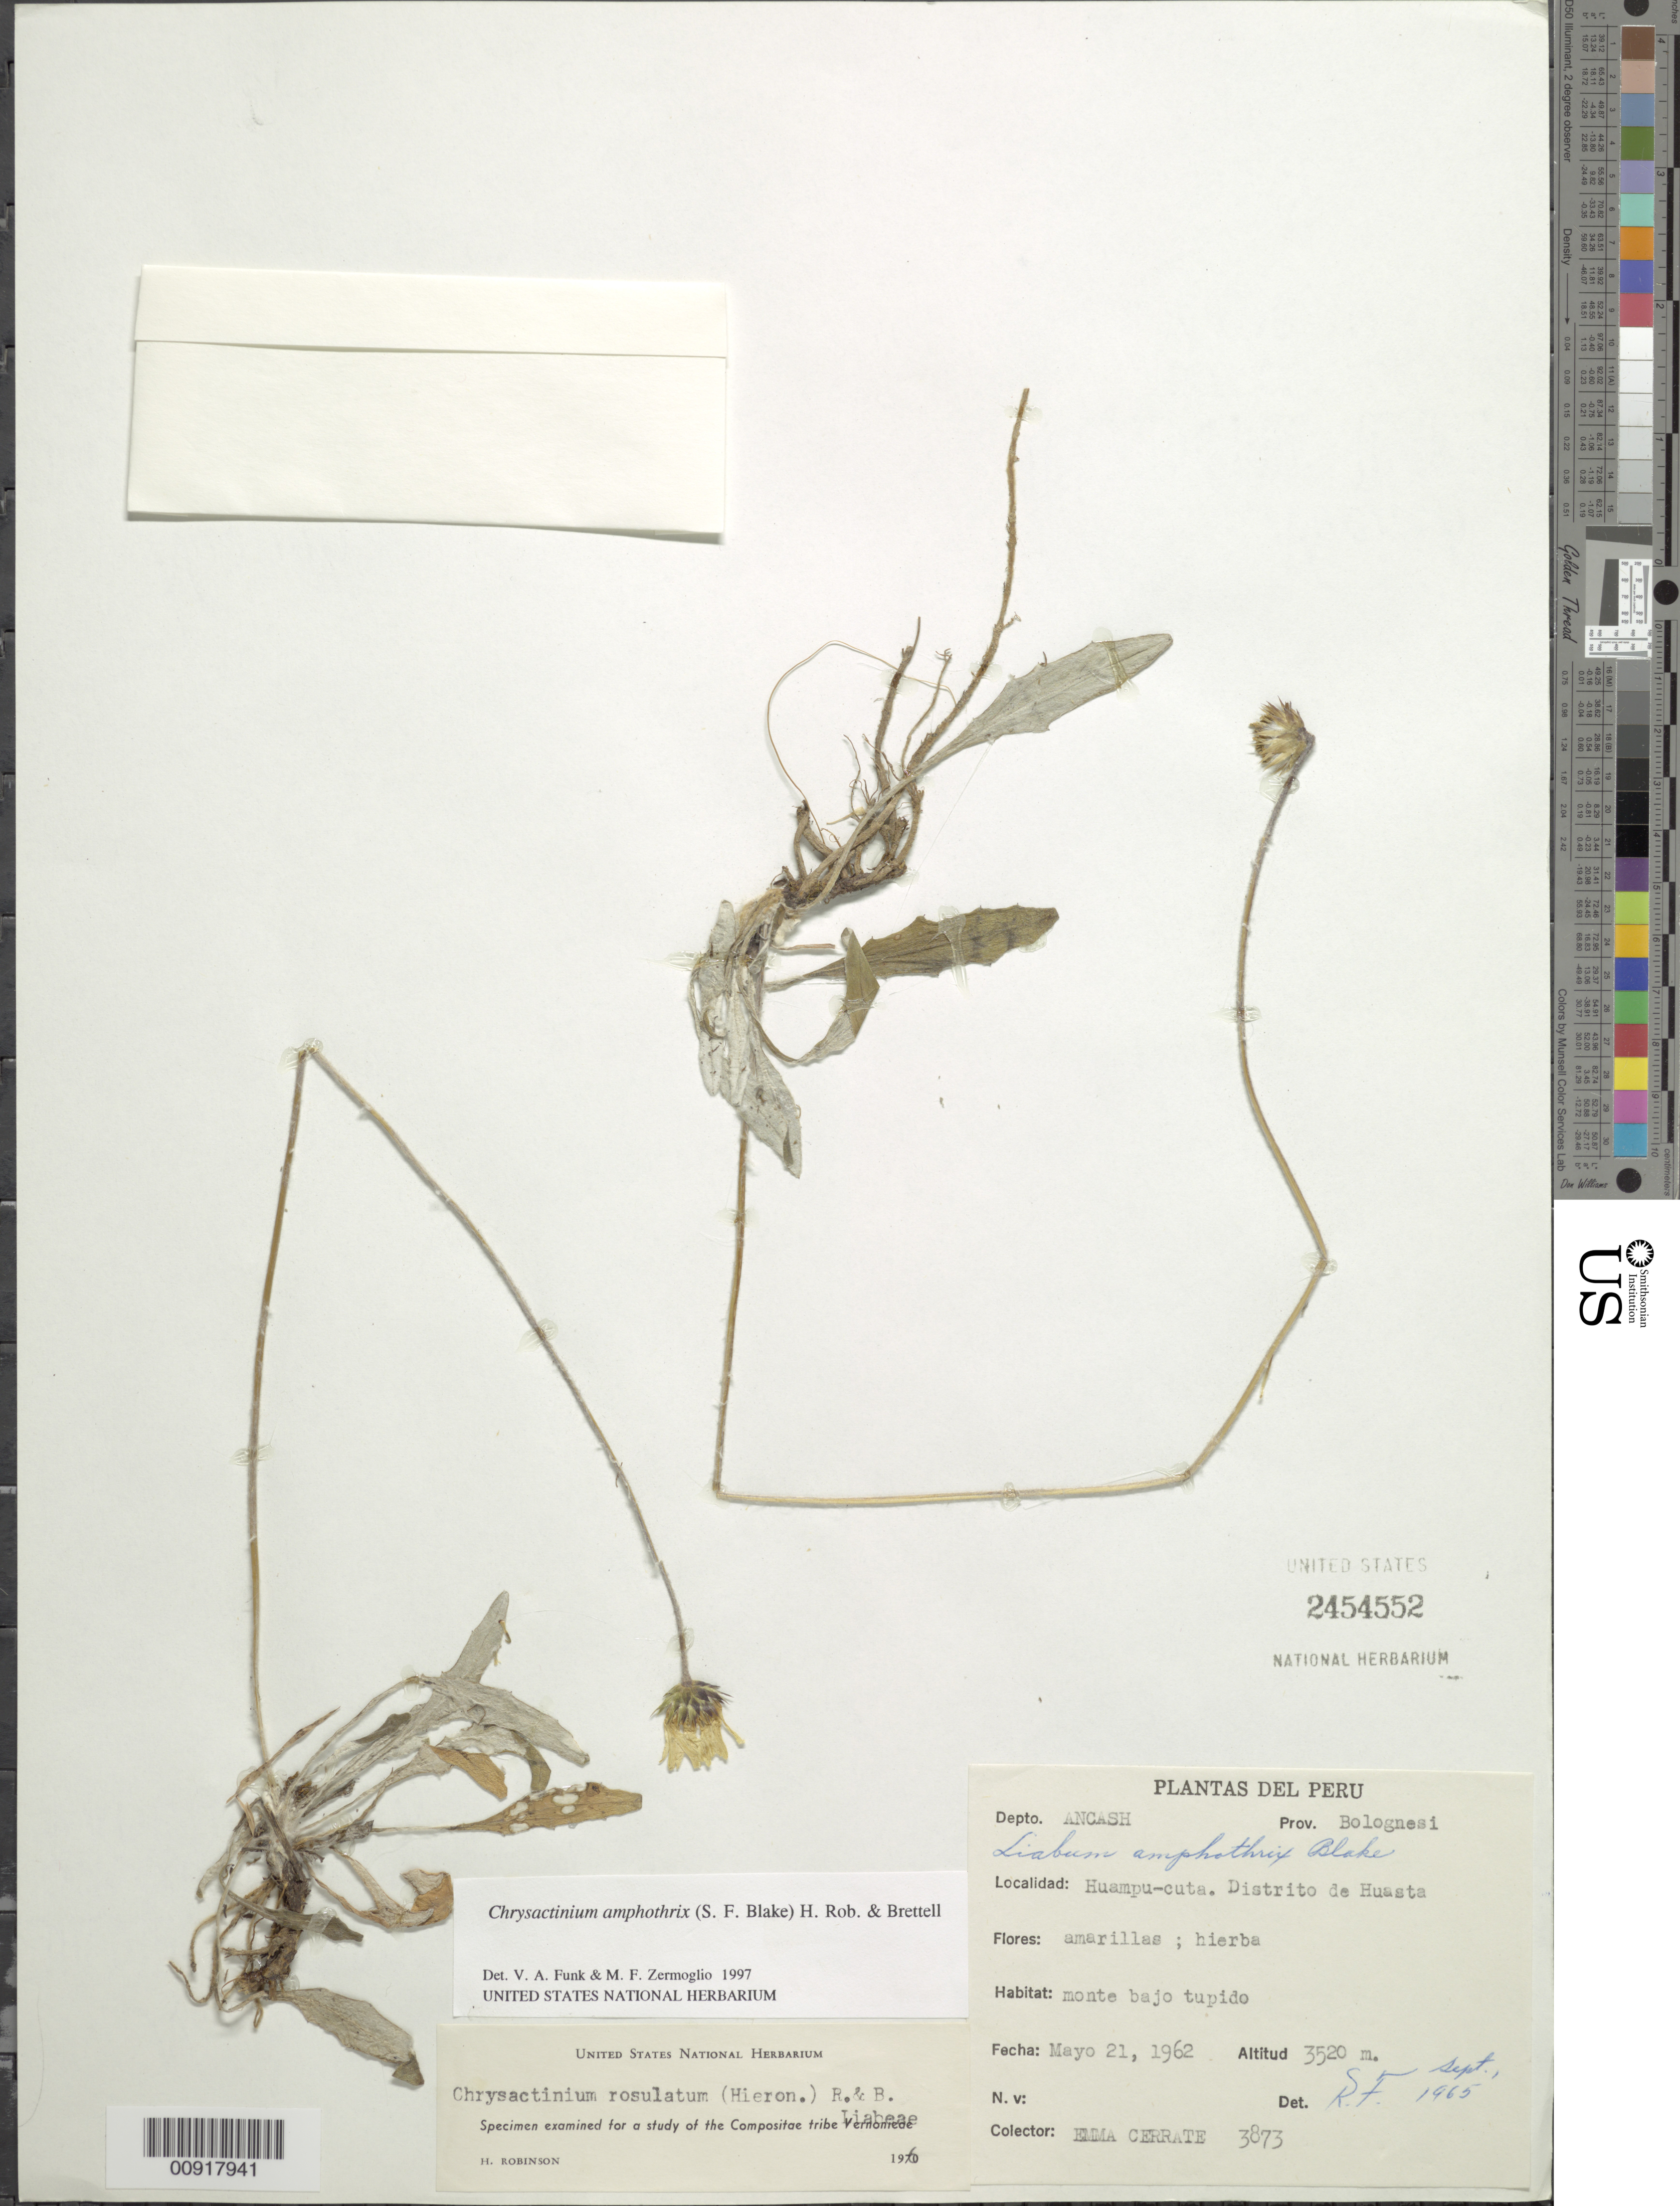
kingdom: Plantae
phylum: Tracheophyta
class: Magnoliopsida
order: Asterales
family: Asteraceae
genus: Chrysactinium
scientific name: Chrysactinium amphothrix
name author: (S.F. Blake) H. Rob. & Brettell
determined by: Funk, V. A.; Zermoglio, M. F.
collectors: E. Cerrate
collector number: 3873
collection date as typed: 21 May 1962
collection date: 1962-05-21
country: Peru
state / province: Ancash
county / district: Bolognesi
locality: Prov. Bolognesi, Dpto. Ancash, Huampu-cuta, Distrito de Huasta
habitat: Monte bajo tupido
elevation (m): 3520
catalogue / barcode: US 2454552